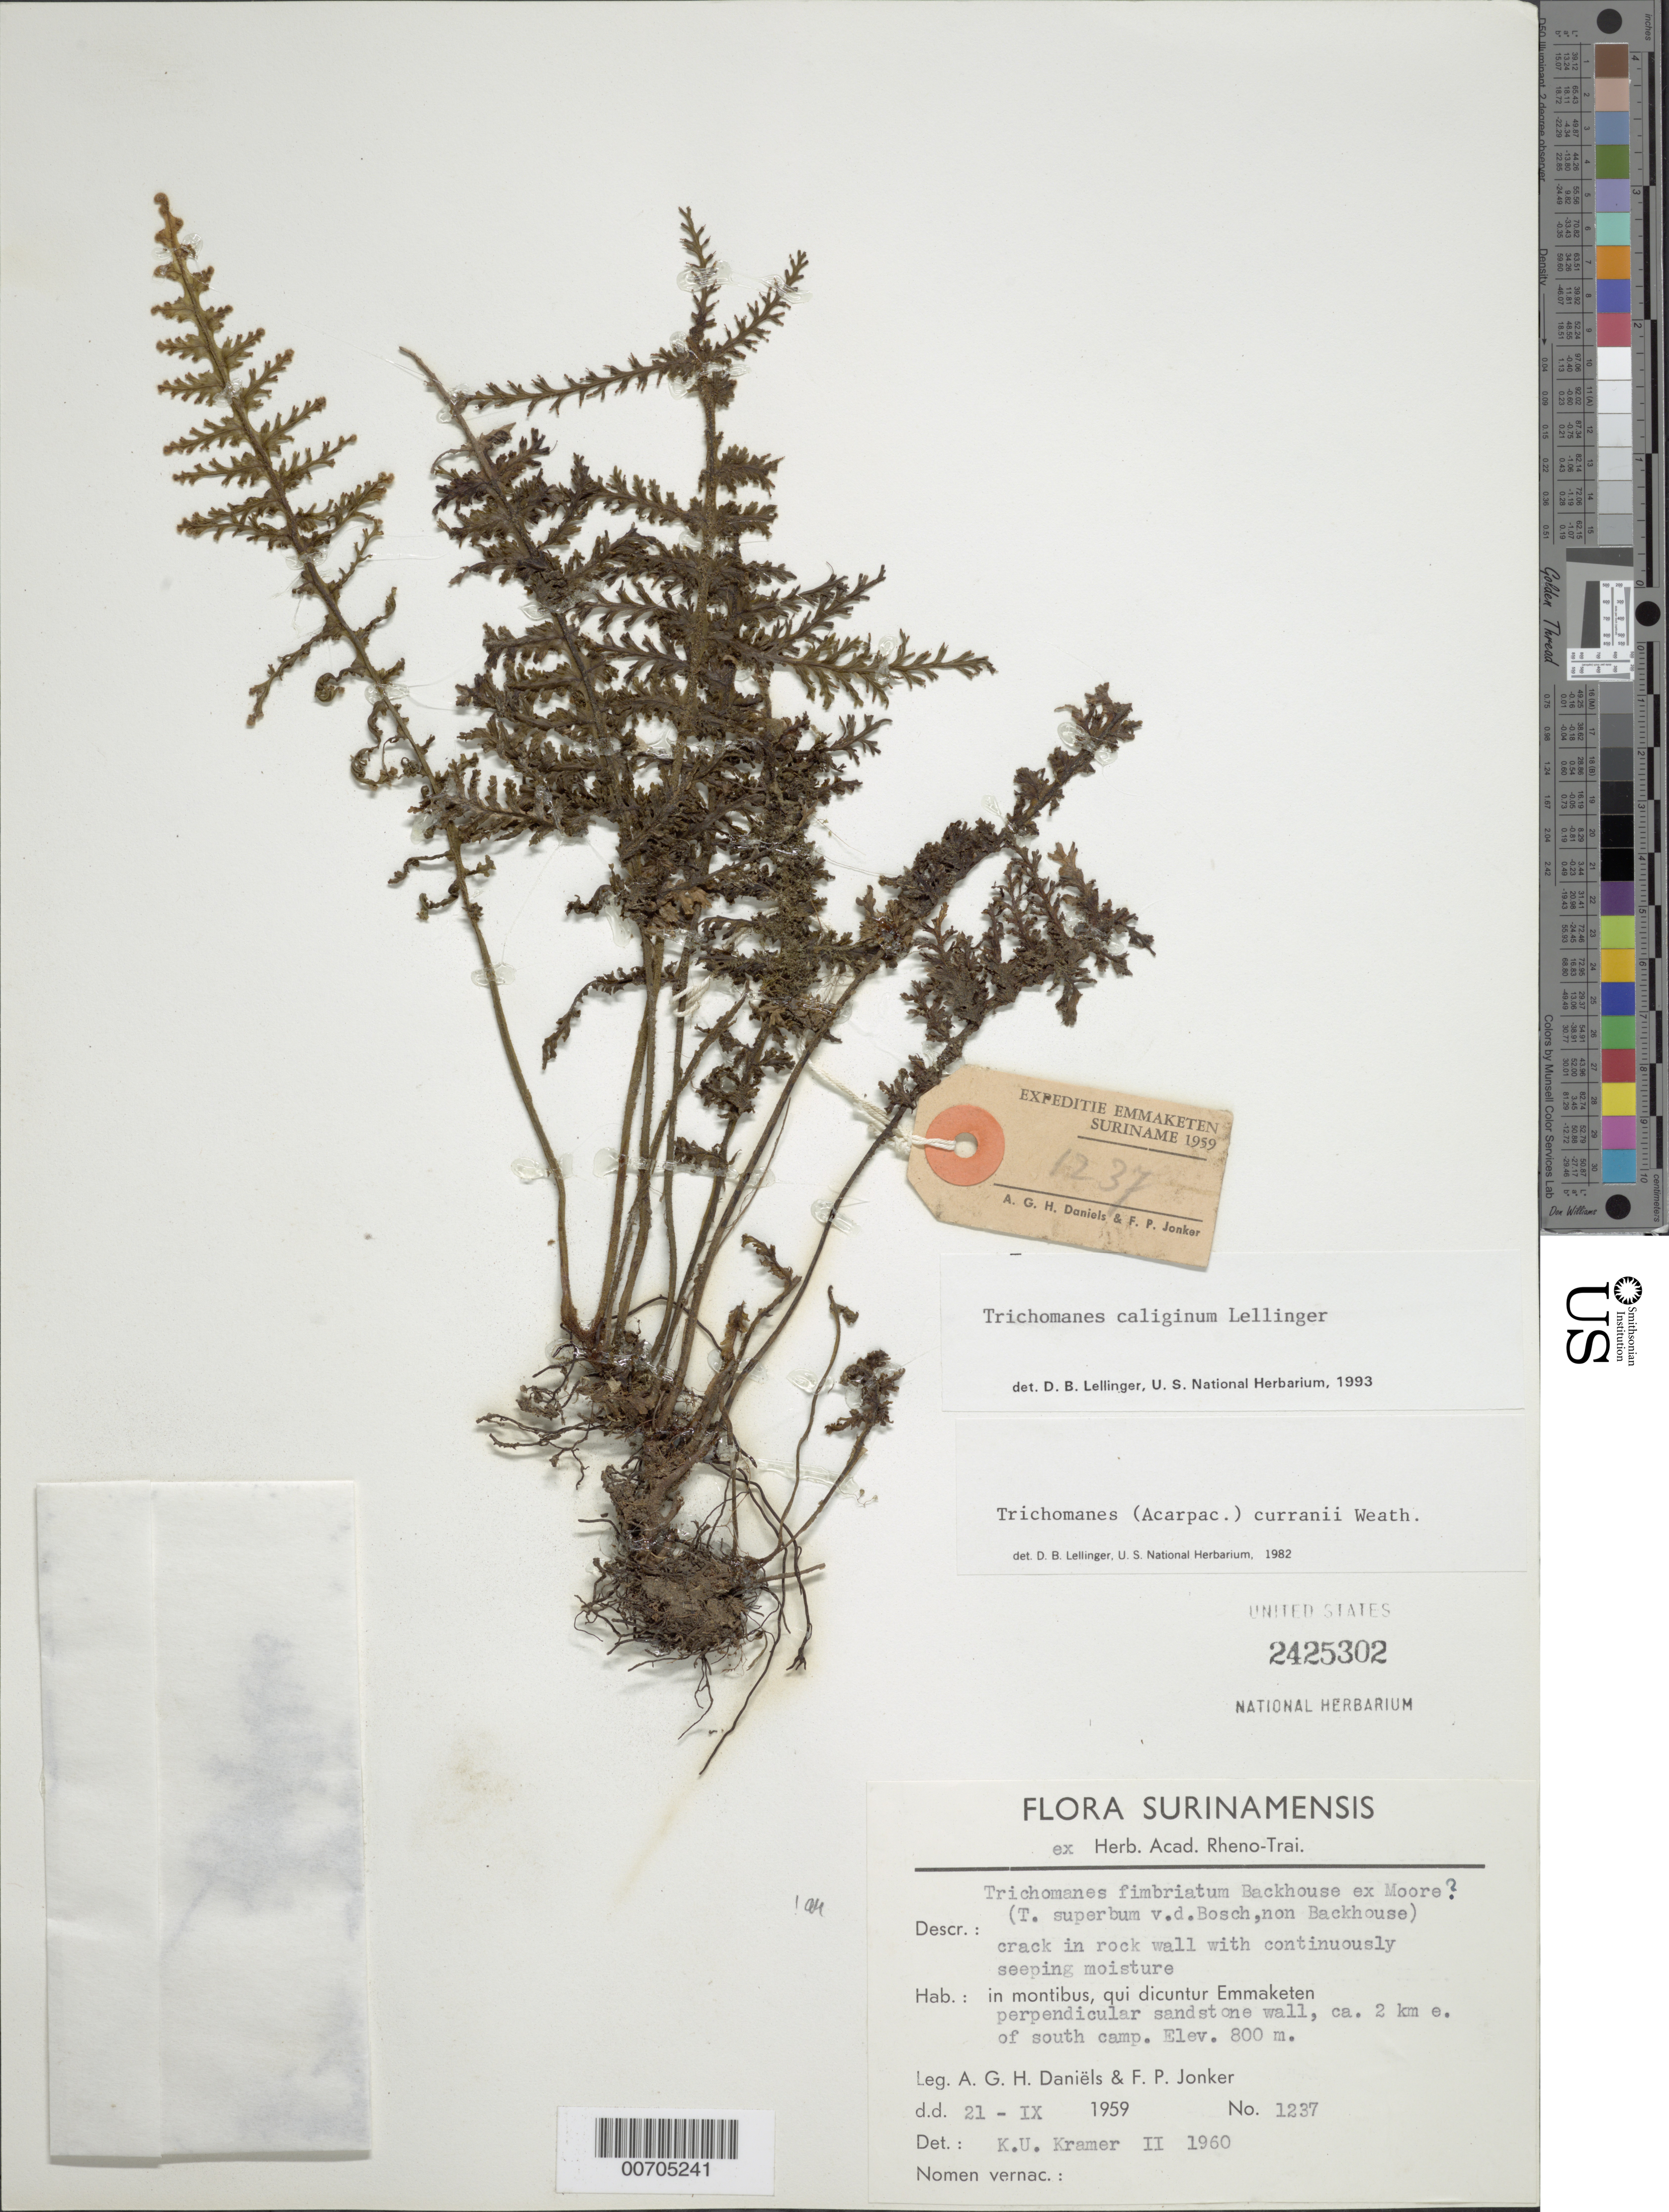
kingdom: Plantae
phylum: Tracheophyta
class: Polypodiopsida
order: Hymenophyllales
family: Hymenophyllaceae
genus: Trichomanes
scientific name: Trichomanes caliginum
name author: Lellinger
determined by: Lellinger, David B., (BOT), Smithsonian Institution - National Museum of Natural History (UNITED STATES)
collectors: A. Daniëls & F. P. Jonker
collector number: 1237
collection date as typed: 21-Sep-59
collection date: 1959-09-21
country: Suriname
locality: Emmaketen, 2 km E of South Camp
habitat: In crack in rock wall with continuously seeping moisture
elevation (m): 800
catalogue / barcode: US 2425302